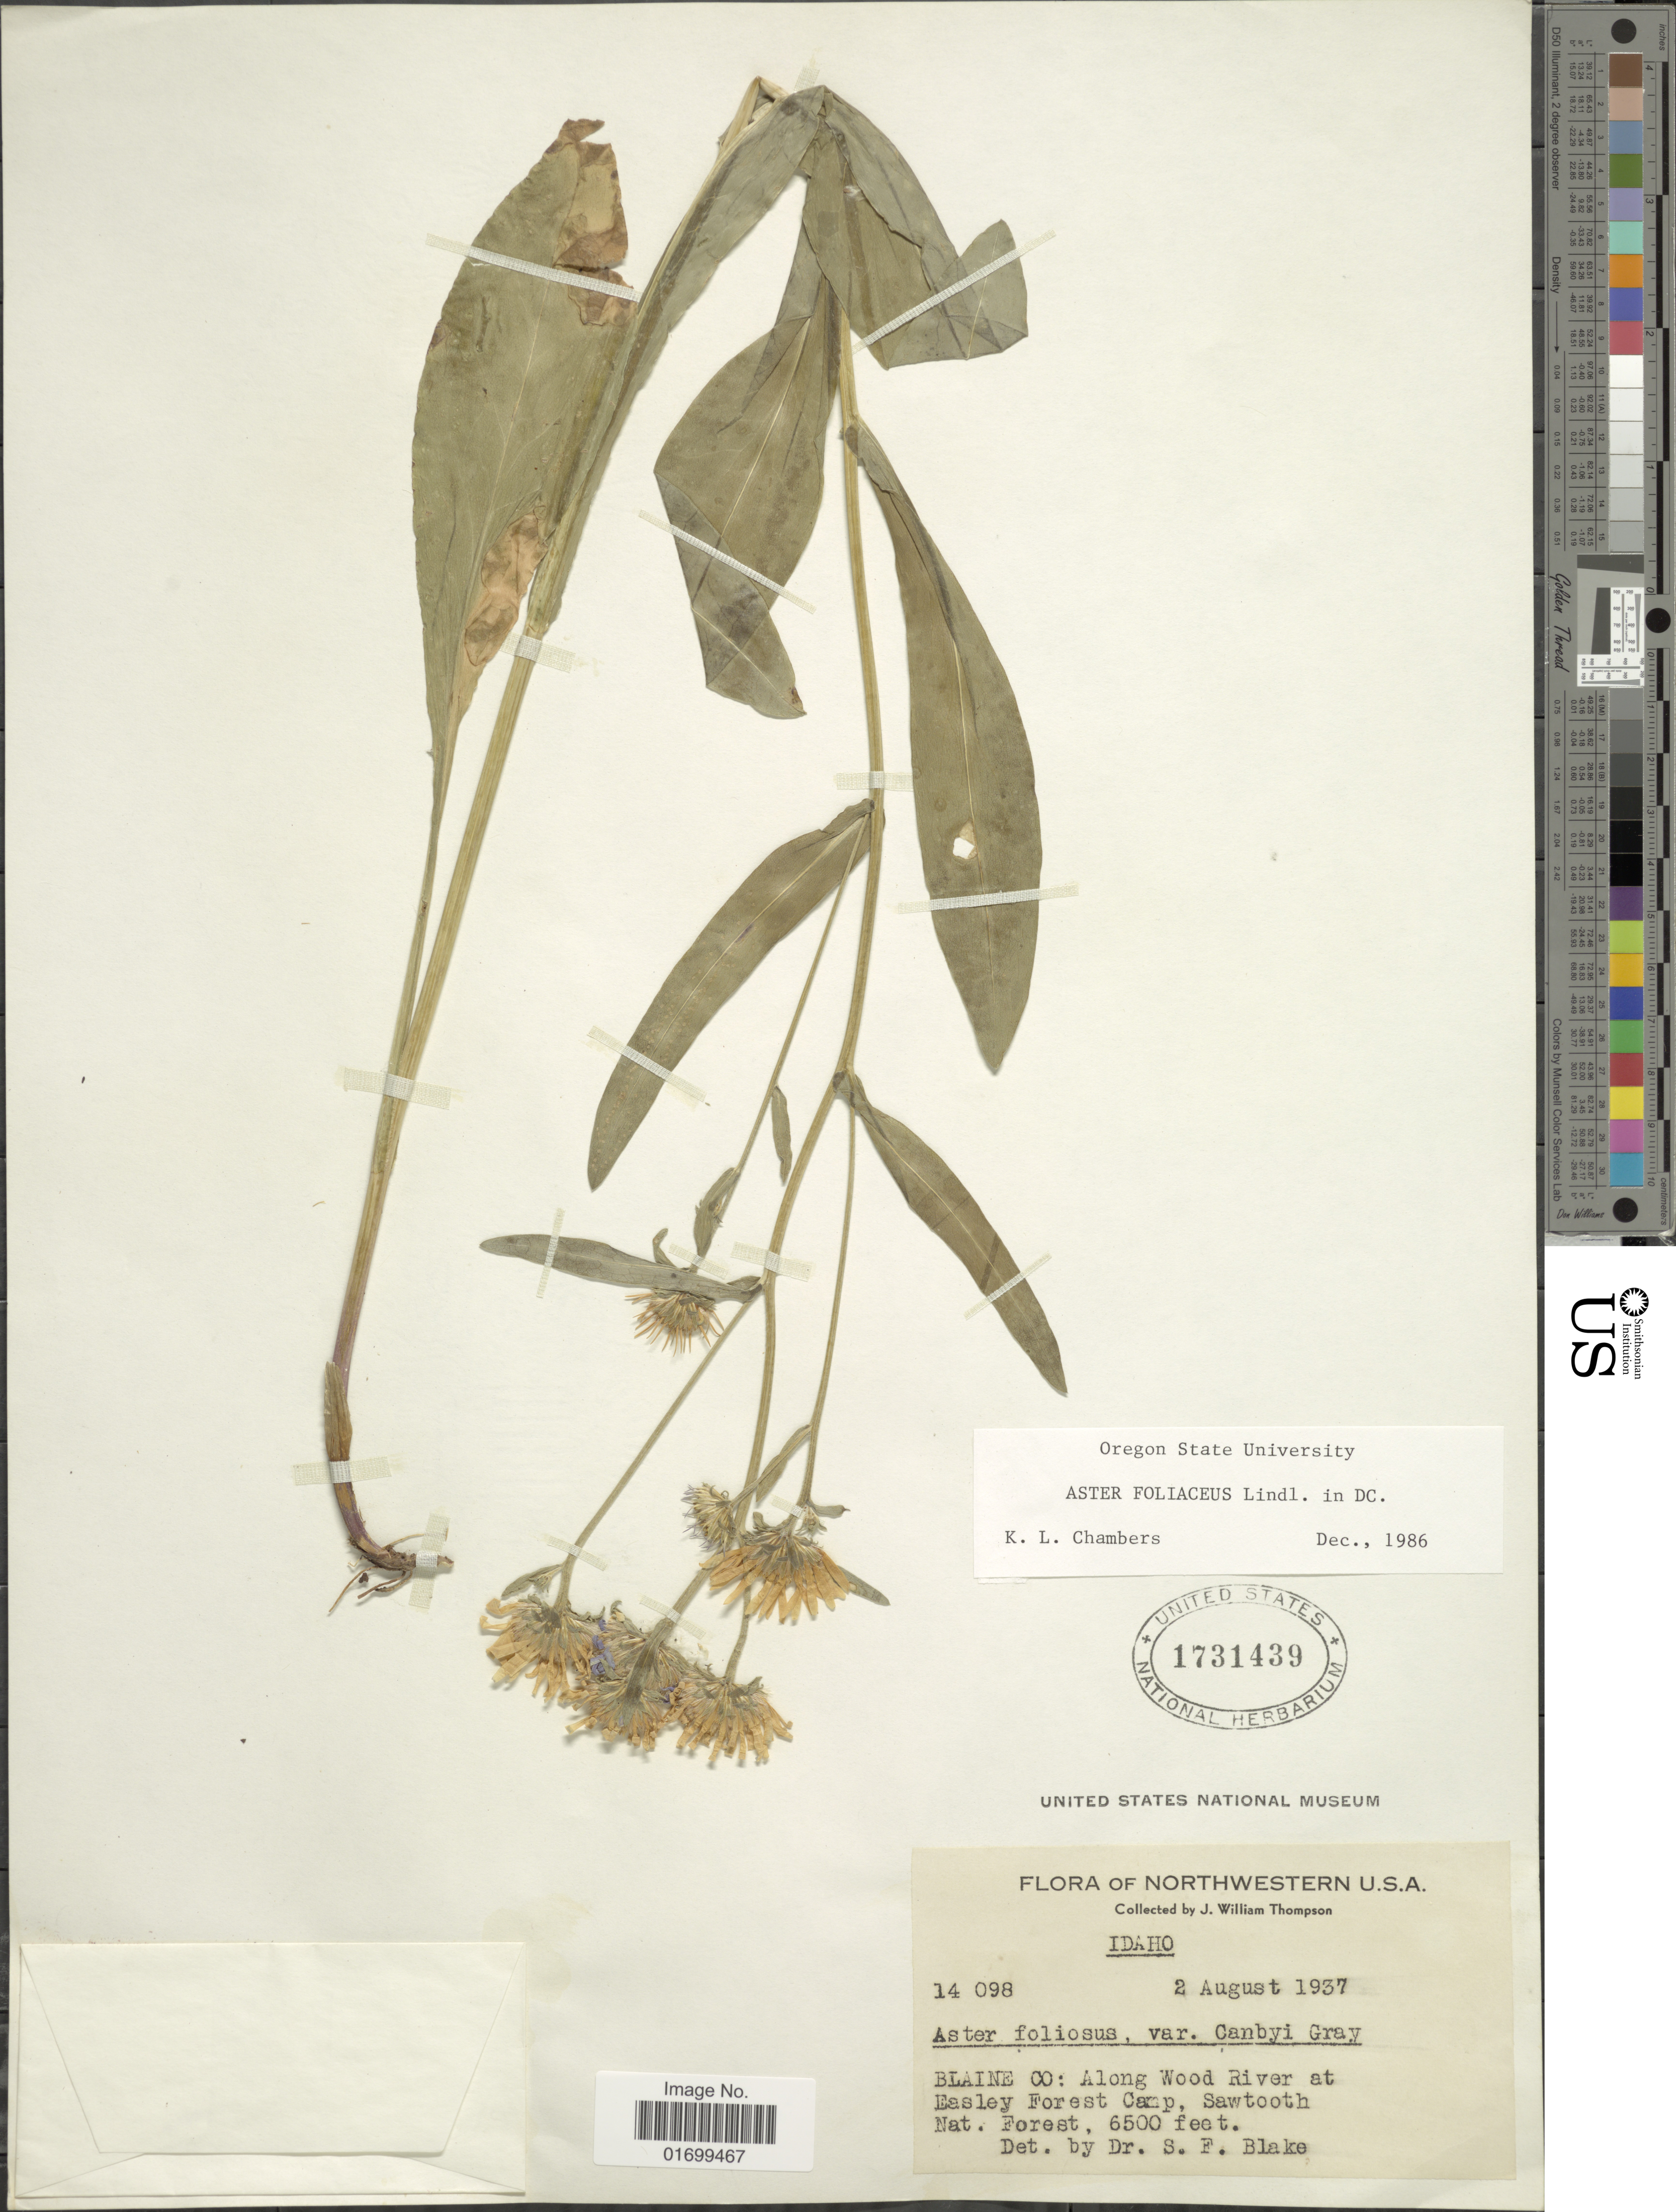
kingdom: Plantae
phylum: Tracheophyta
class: Magnoliopsida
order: Asterales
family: Asteraceae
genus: Symphyotrichum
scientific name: Symphyotrichum foliaceum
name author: (Lindl. ex DC.) G.L. Nesom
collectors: J. W. Thompson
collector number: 14098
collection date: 1937-08-02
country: United States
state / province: Idaho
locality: Along Wood River at Basley Forest Camp, Sawtooth Nat. Forest.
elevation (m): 1981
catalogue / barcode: US 1731439